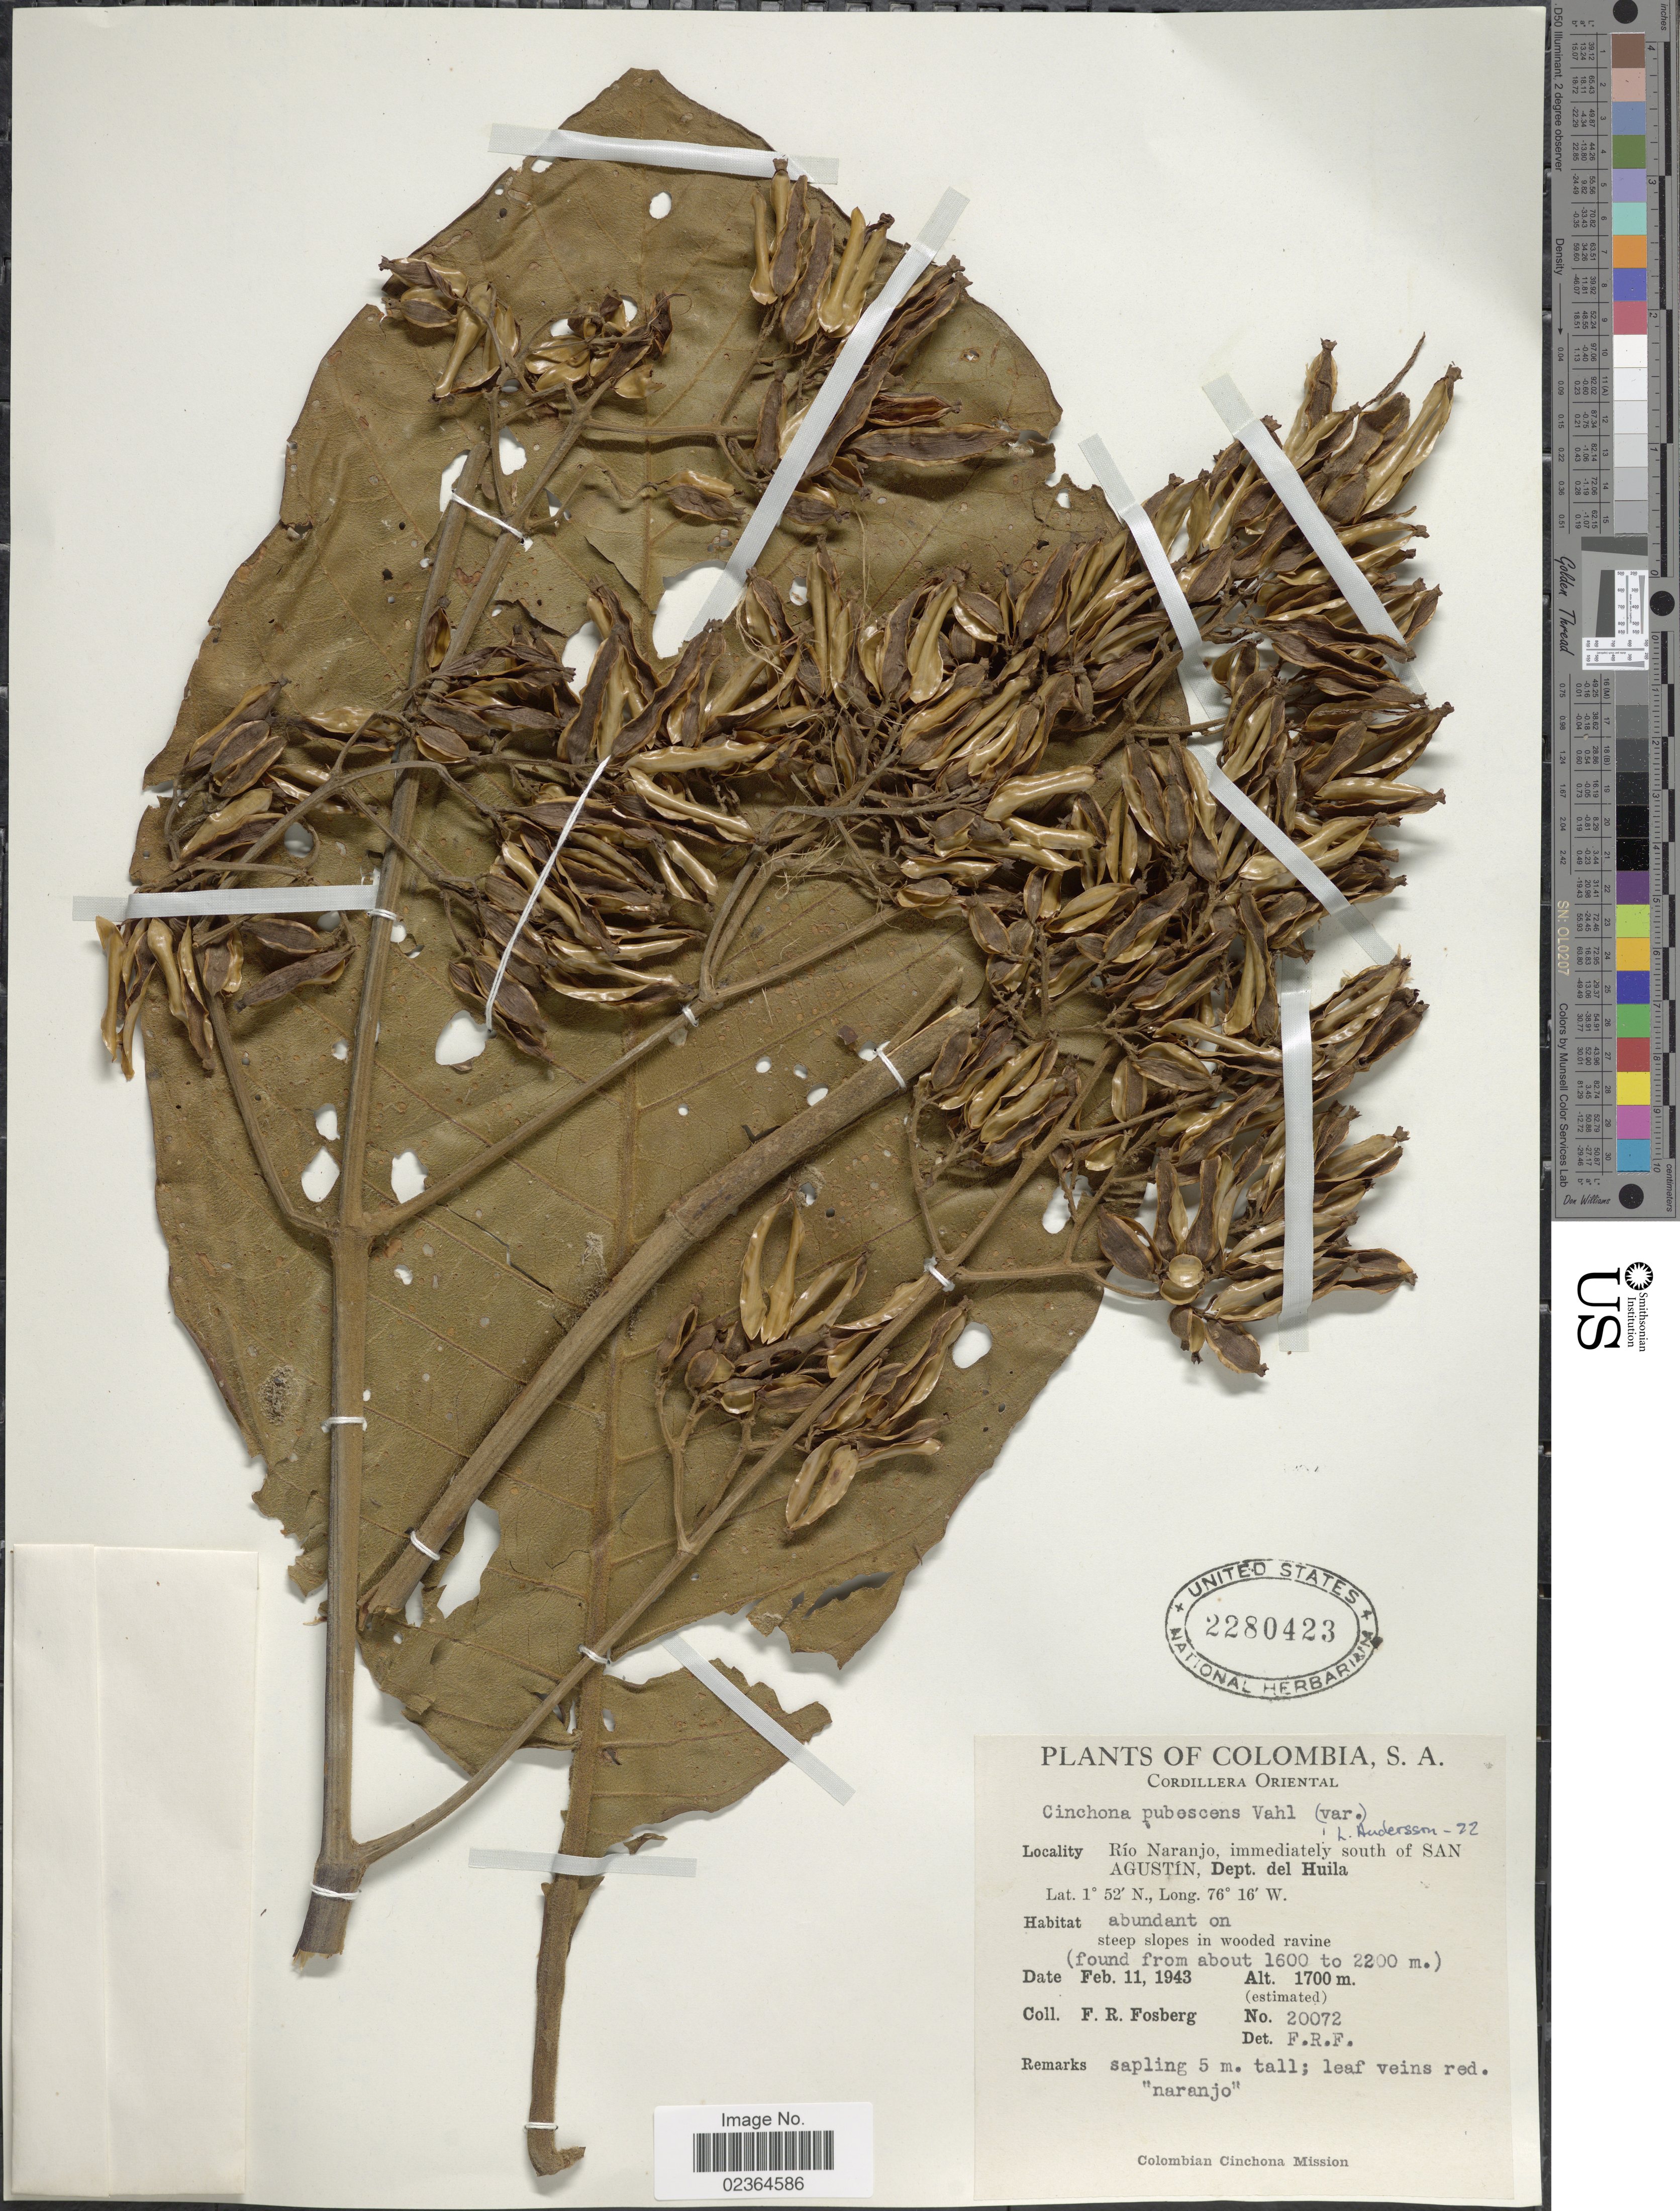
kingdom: Plantae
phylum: Tracheophyta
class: Magnoliopsida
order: Gentianales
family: Rubiaceae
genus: Cinchona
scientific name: Cinchona pubescens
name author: Vahl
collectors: F. R. Fosberg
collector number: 20072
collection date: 1943-02-11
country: Colombia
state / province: Huila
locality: Cordillera Oriental. Río Naranjo, immediately south of San Agustín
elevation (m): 1700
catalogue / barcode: US 2280423